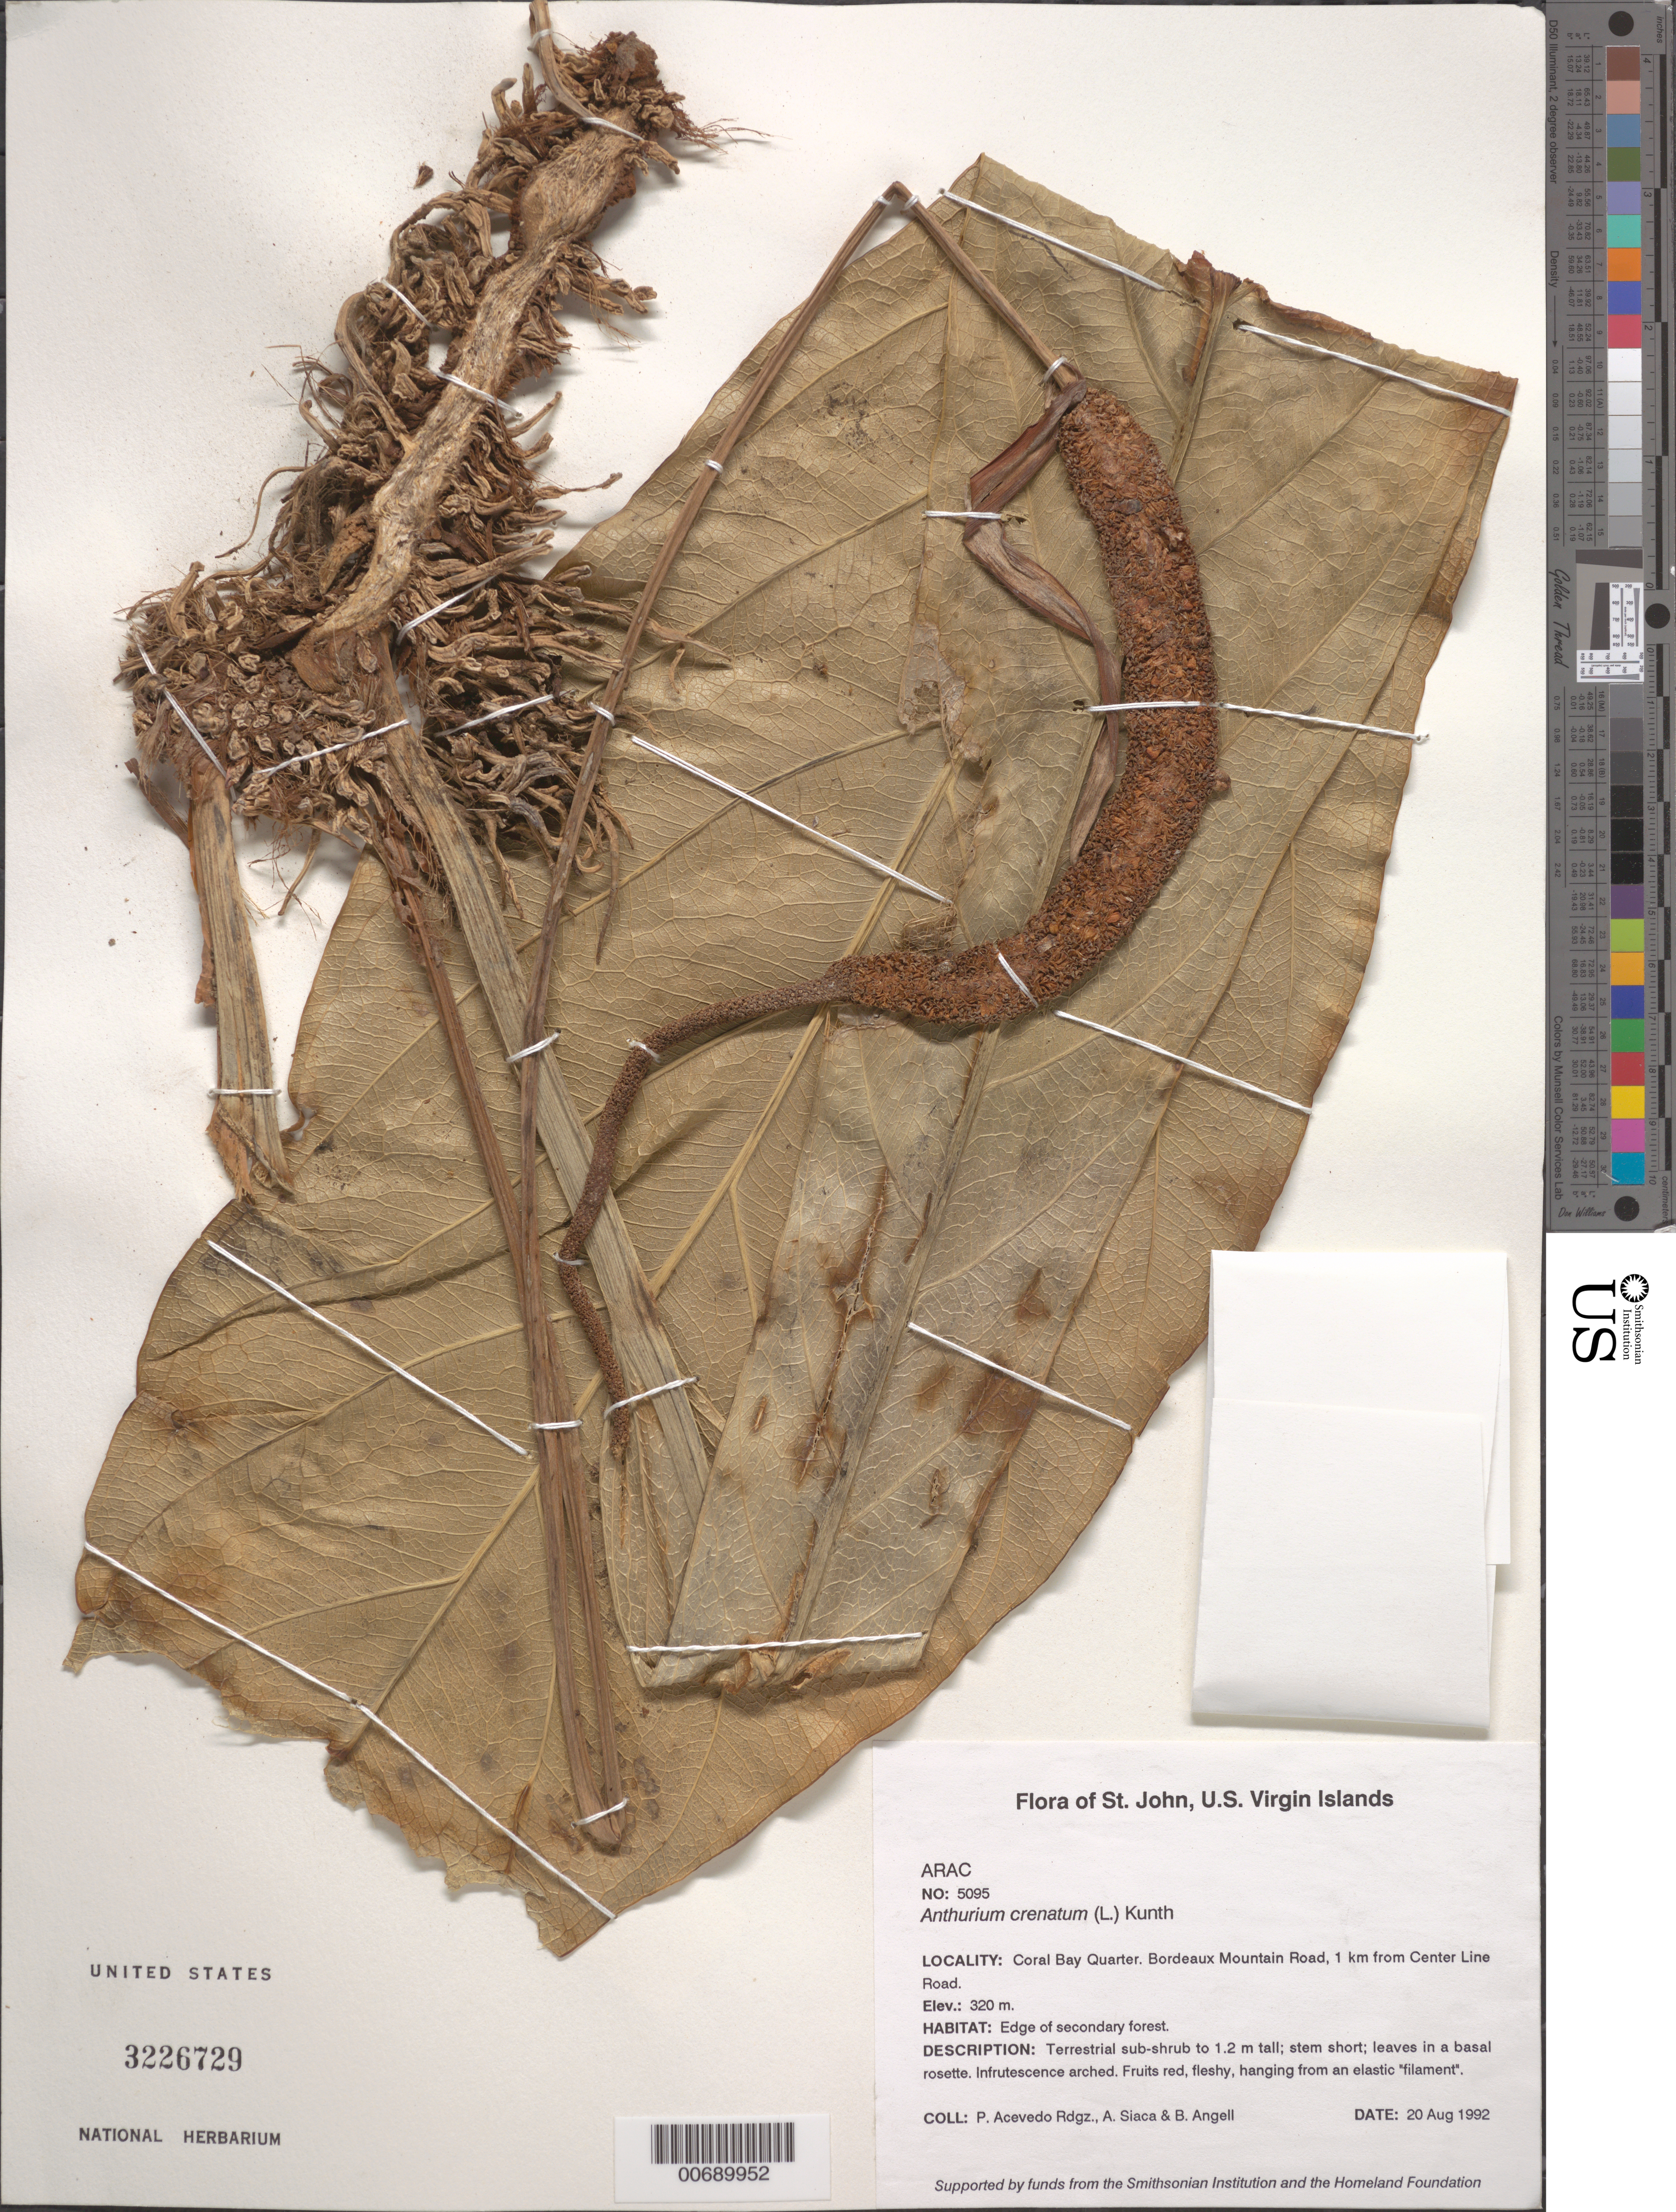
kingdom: Plantae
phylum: Tracheophyta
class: Liliopsida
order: Alismatales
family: Araceae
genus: Anthurium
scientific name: Anthurium crenatum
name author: (L.) Kunth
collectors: P. Acevedo-Rodr., A. Siaca & Bobbi Angell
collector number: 5095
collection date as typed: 20 Aug 1992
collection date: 1992-08-20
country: U.S. Virgin Islands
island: St. John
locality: Coral Bay Quarter; along dirt road to Bordeaux Mountain., 1 km from Center Line Road.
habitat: Edge of secondary forest.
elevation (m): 320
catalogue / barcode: US 3226729